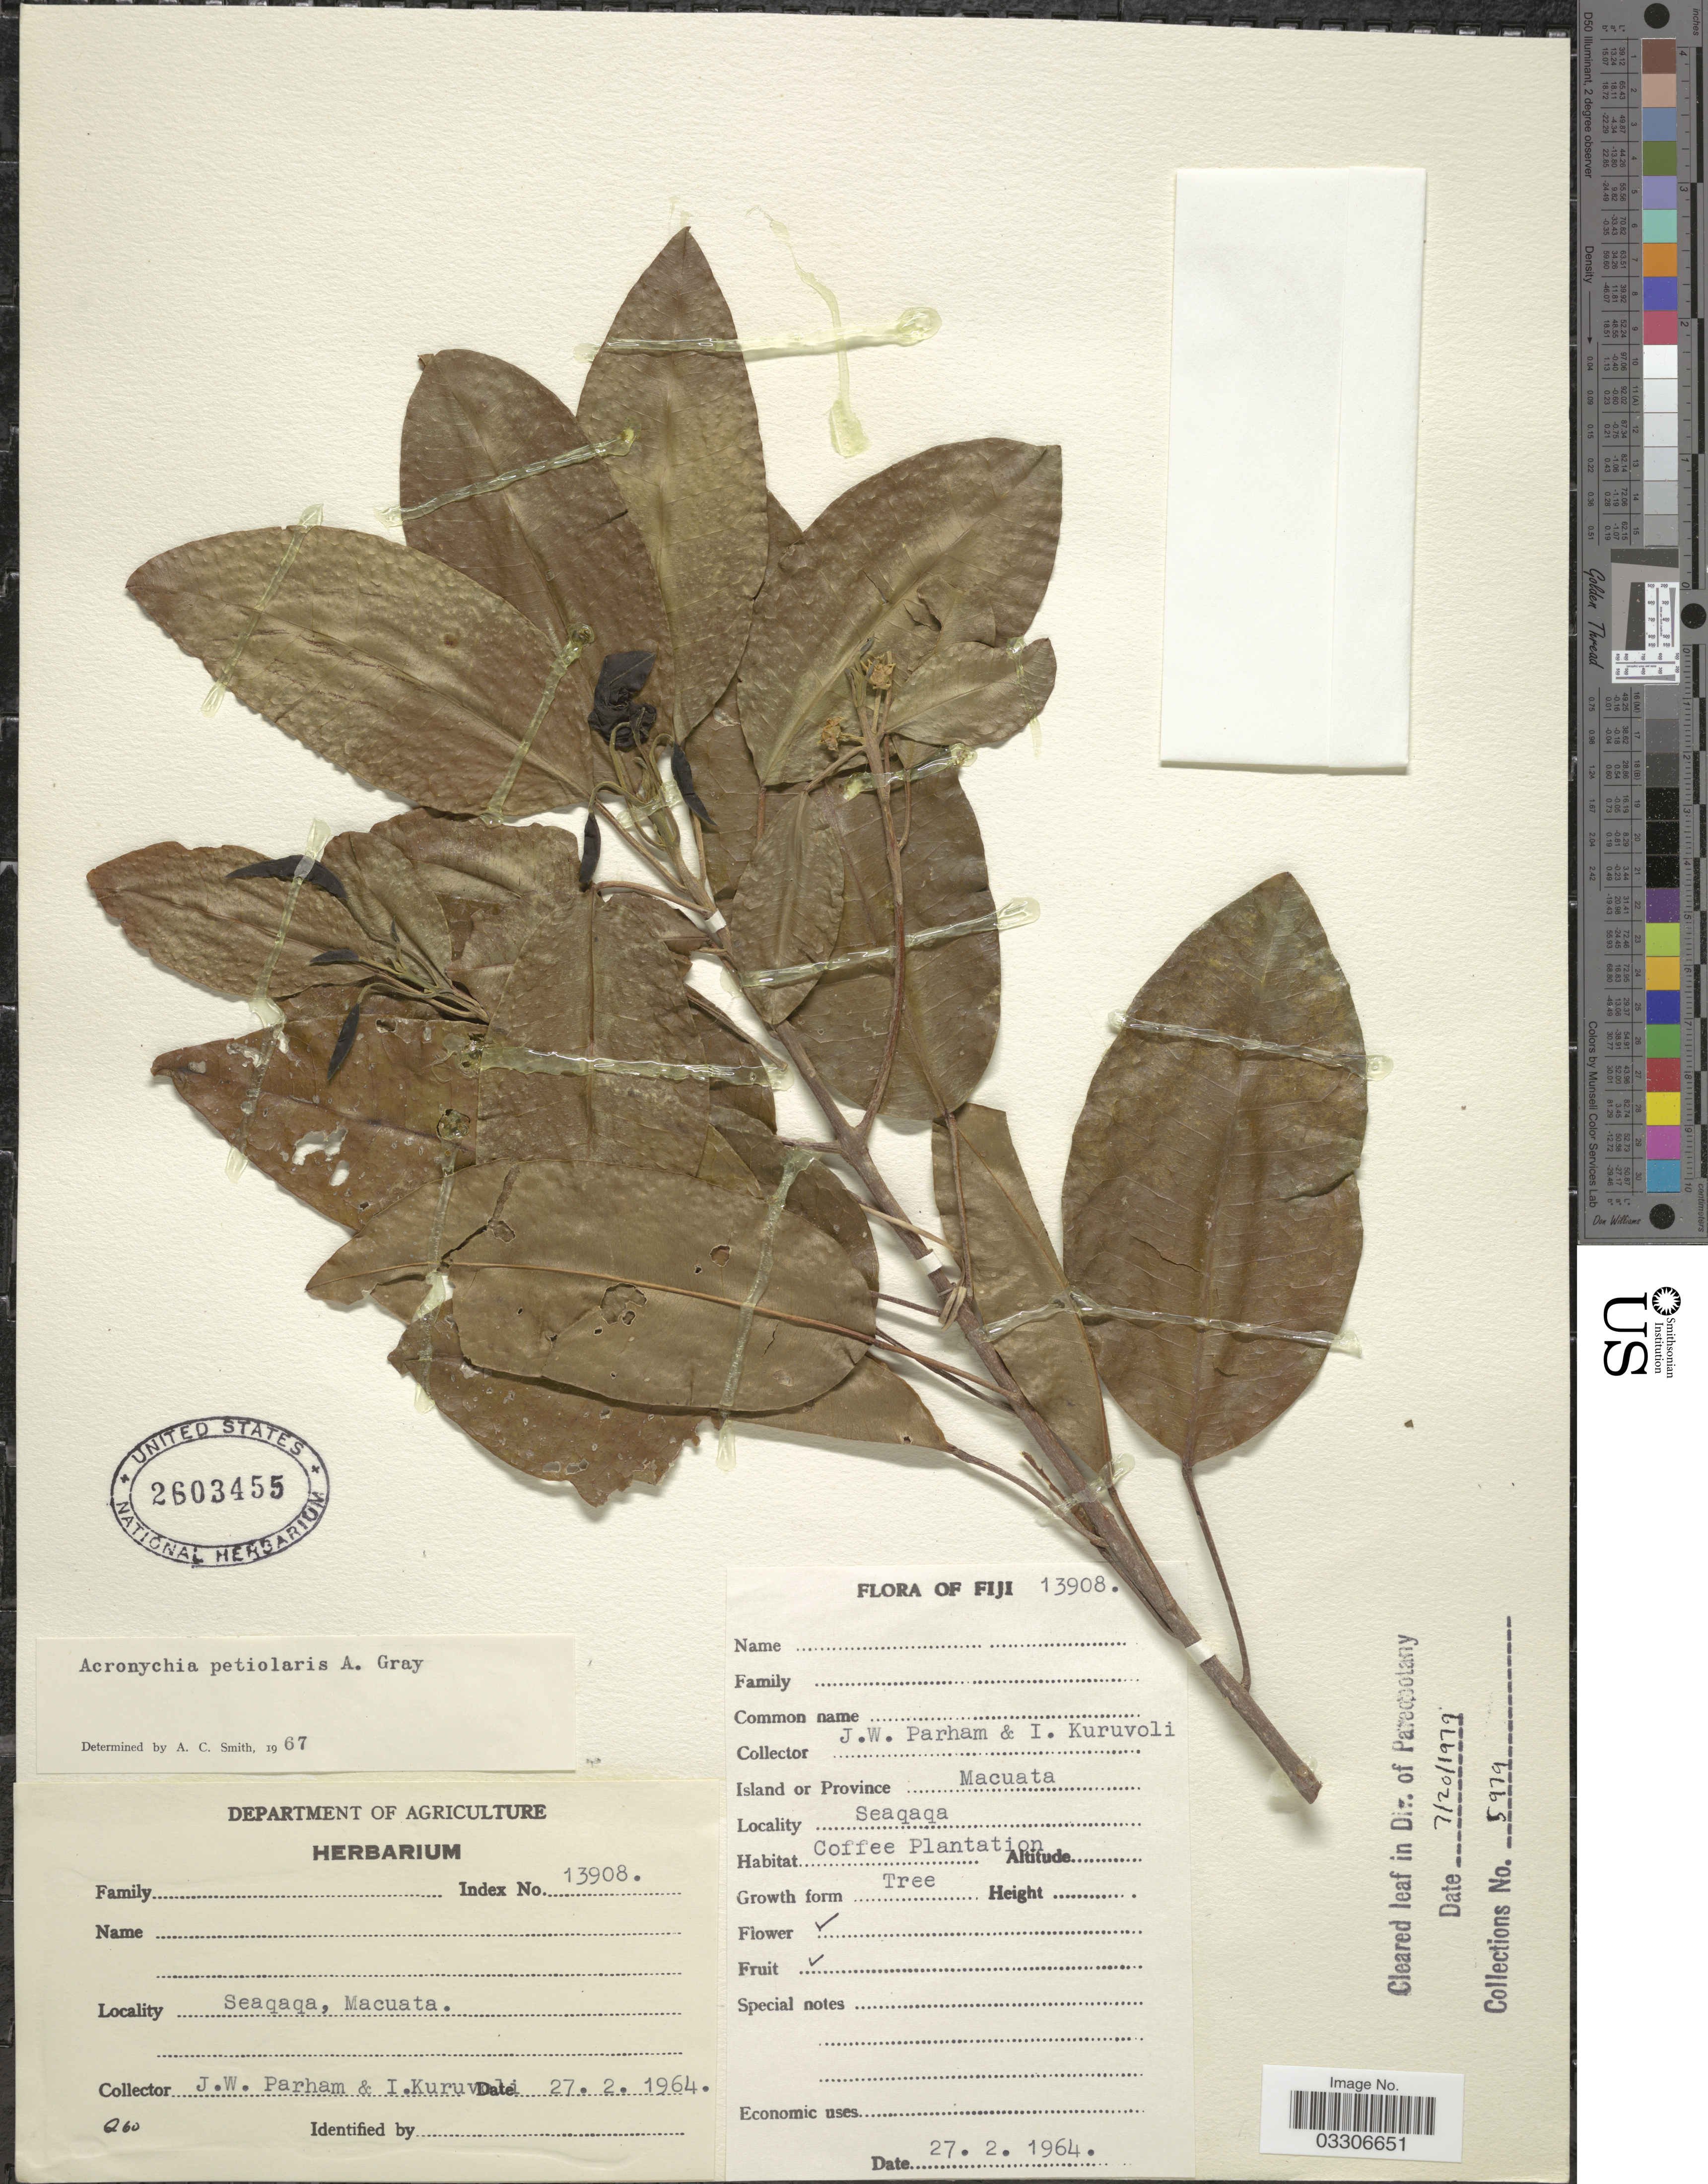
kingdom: Plantae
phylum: Tracheophyta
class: Magnoliopsida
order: Sapindales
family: Rutaceae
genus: Sarcomelicope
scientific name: Sarcomelicope petiolaris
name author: (A. Gray) A.C. Sm.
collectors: J. Parham & I. Kuruvoli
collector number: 6260?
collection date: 1964-02-27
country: Fiji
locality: Seaqaqa, Macuata.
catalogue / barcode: US 2603455